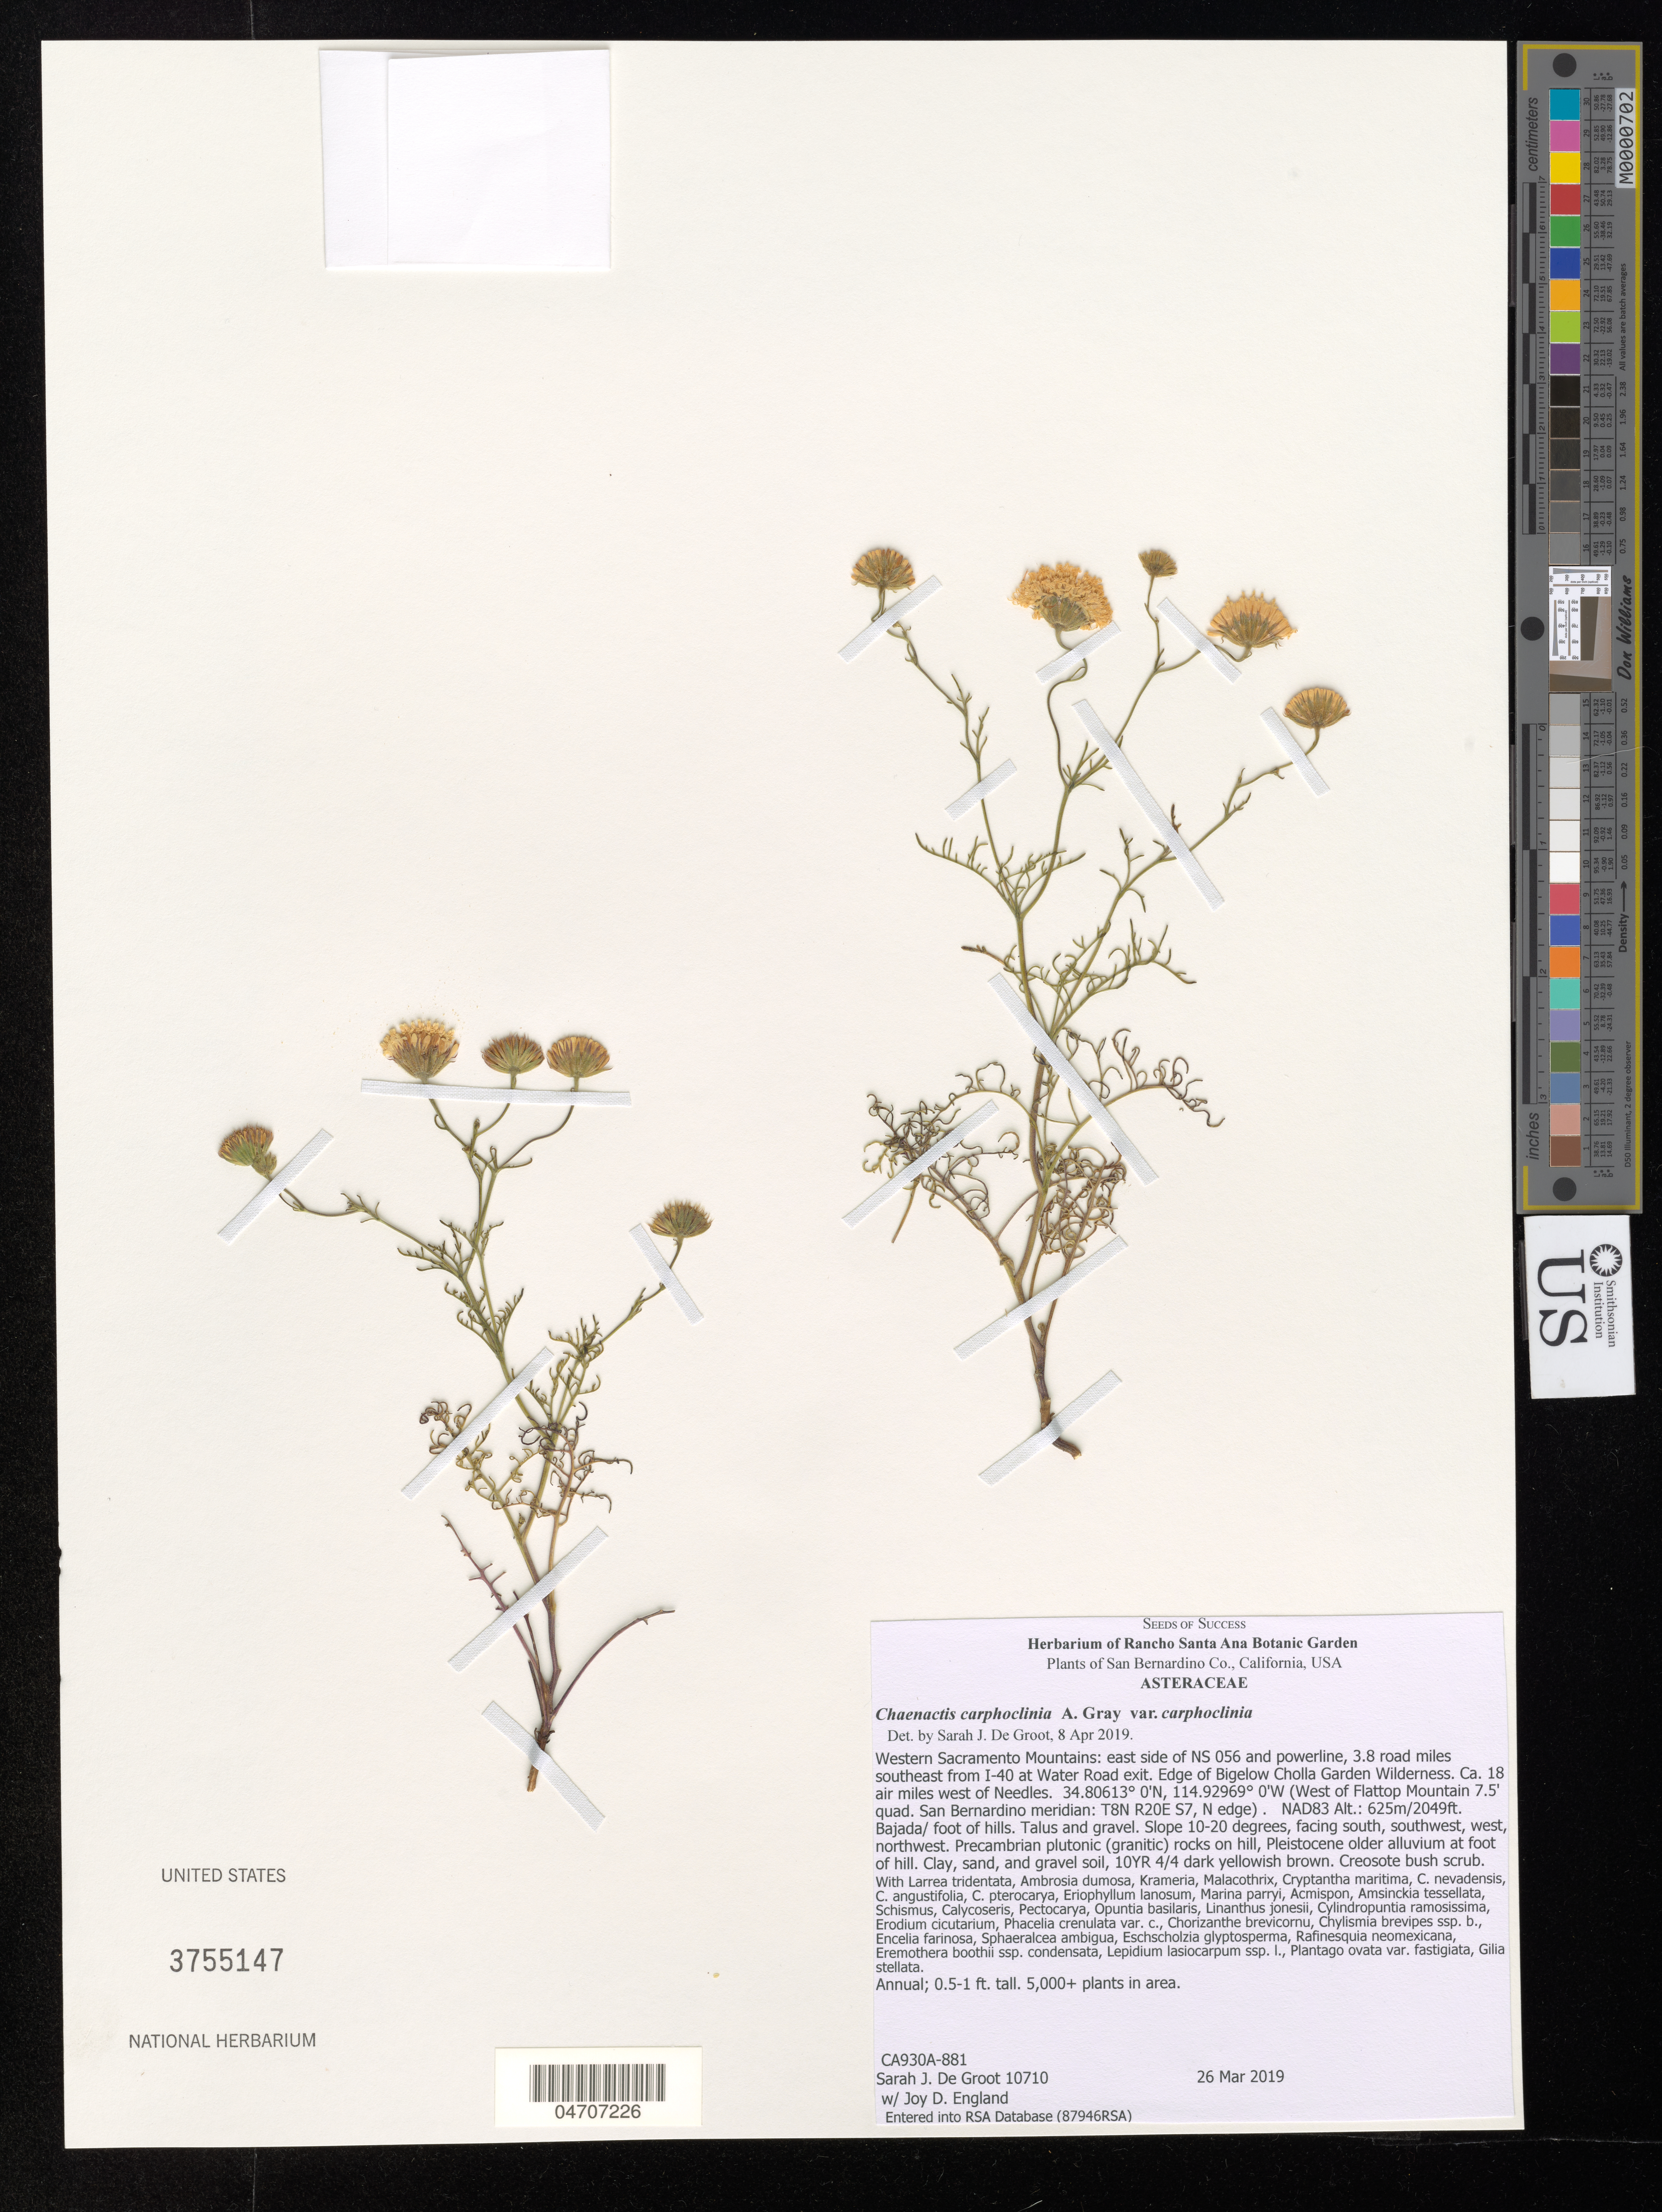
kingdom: Plantae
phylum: Tracheophyta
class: Magnoliopsida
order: Asterales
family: Asteraceae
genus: Chaenactis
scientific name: Chaenactis carphoclinia var. carphoclinia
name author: A. Gray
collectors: S. De Groot & J. England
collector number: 10710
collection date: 2019-03-26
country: United States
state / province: California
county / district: San Bernardino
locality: San Bernardino Co. Western Sacramento Mountains: east side of NS 056 and powerline, 3.8 road miles southeast from I-40 at Water Road exit. Edge of Bigelow Cholla Garden Wilderness. Ca. 18 air miles west of Needles. (West of Flattop Mountain 7.5' quad. San Bernardino meridian: T8N R20E S7, N edge). NAD83.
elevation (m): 625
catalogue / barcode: US 3755147